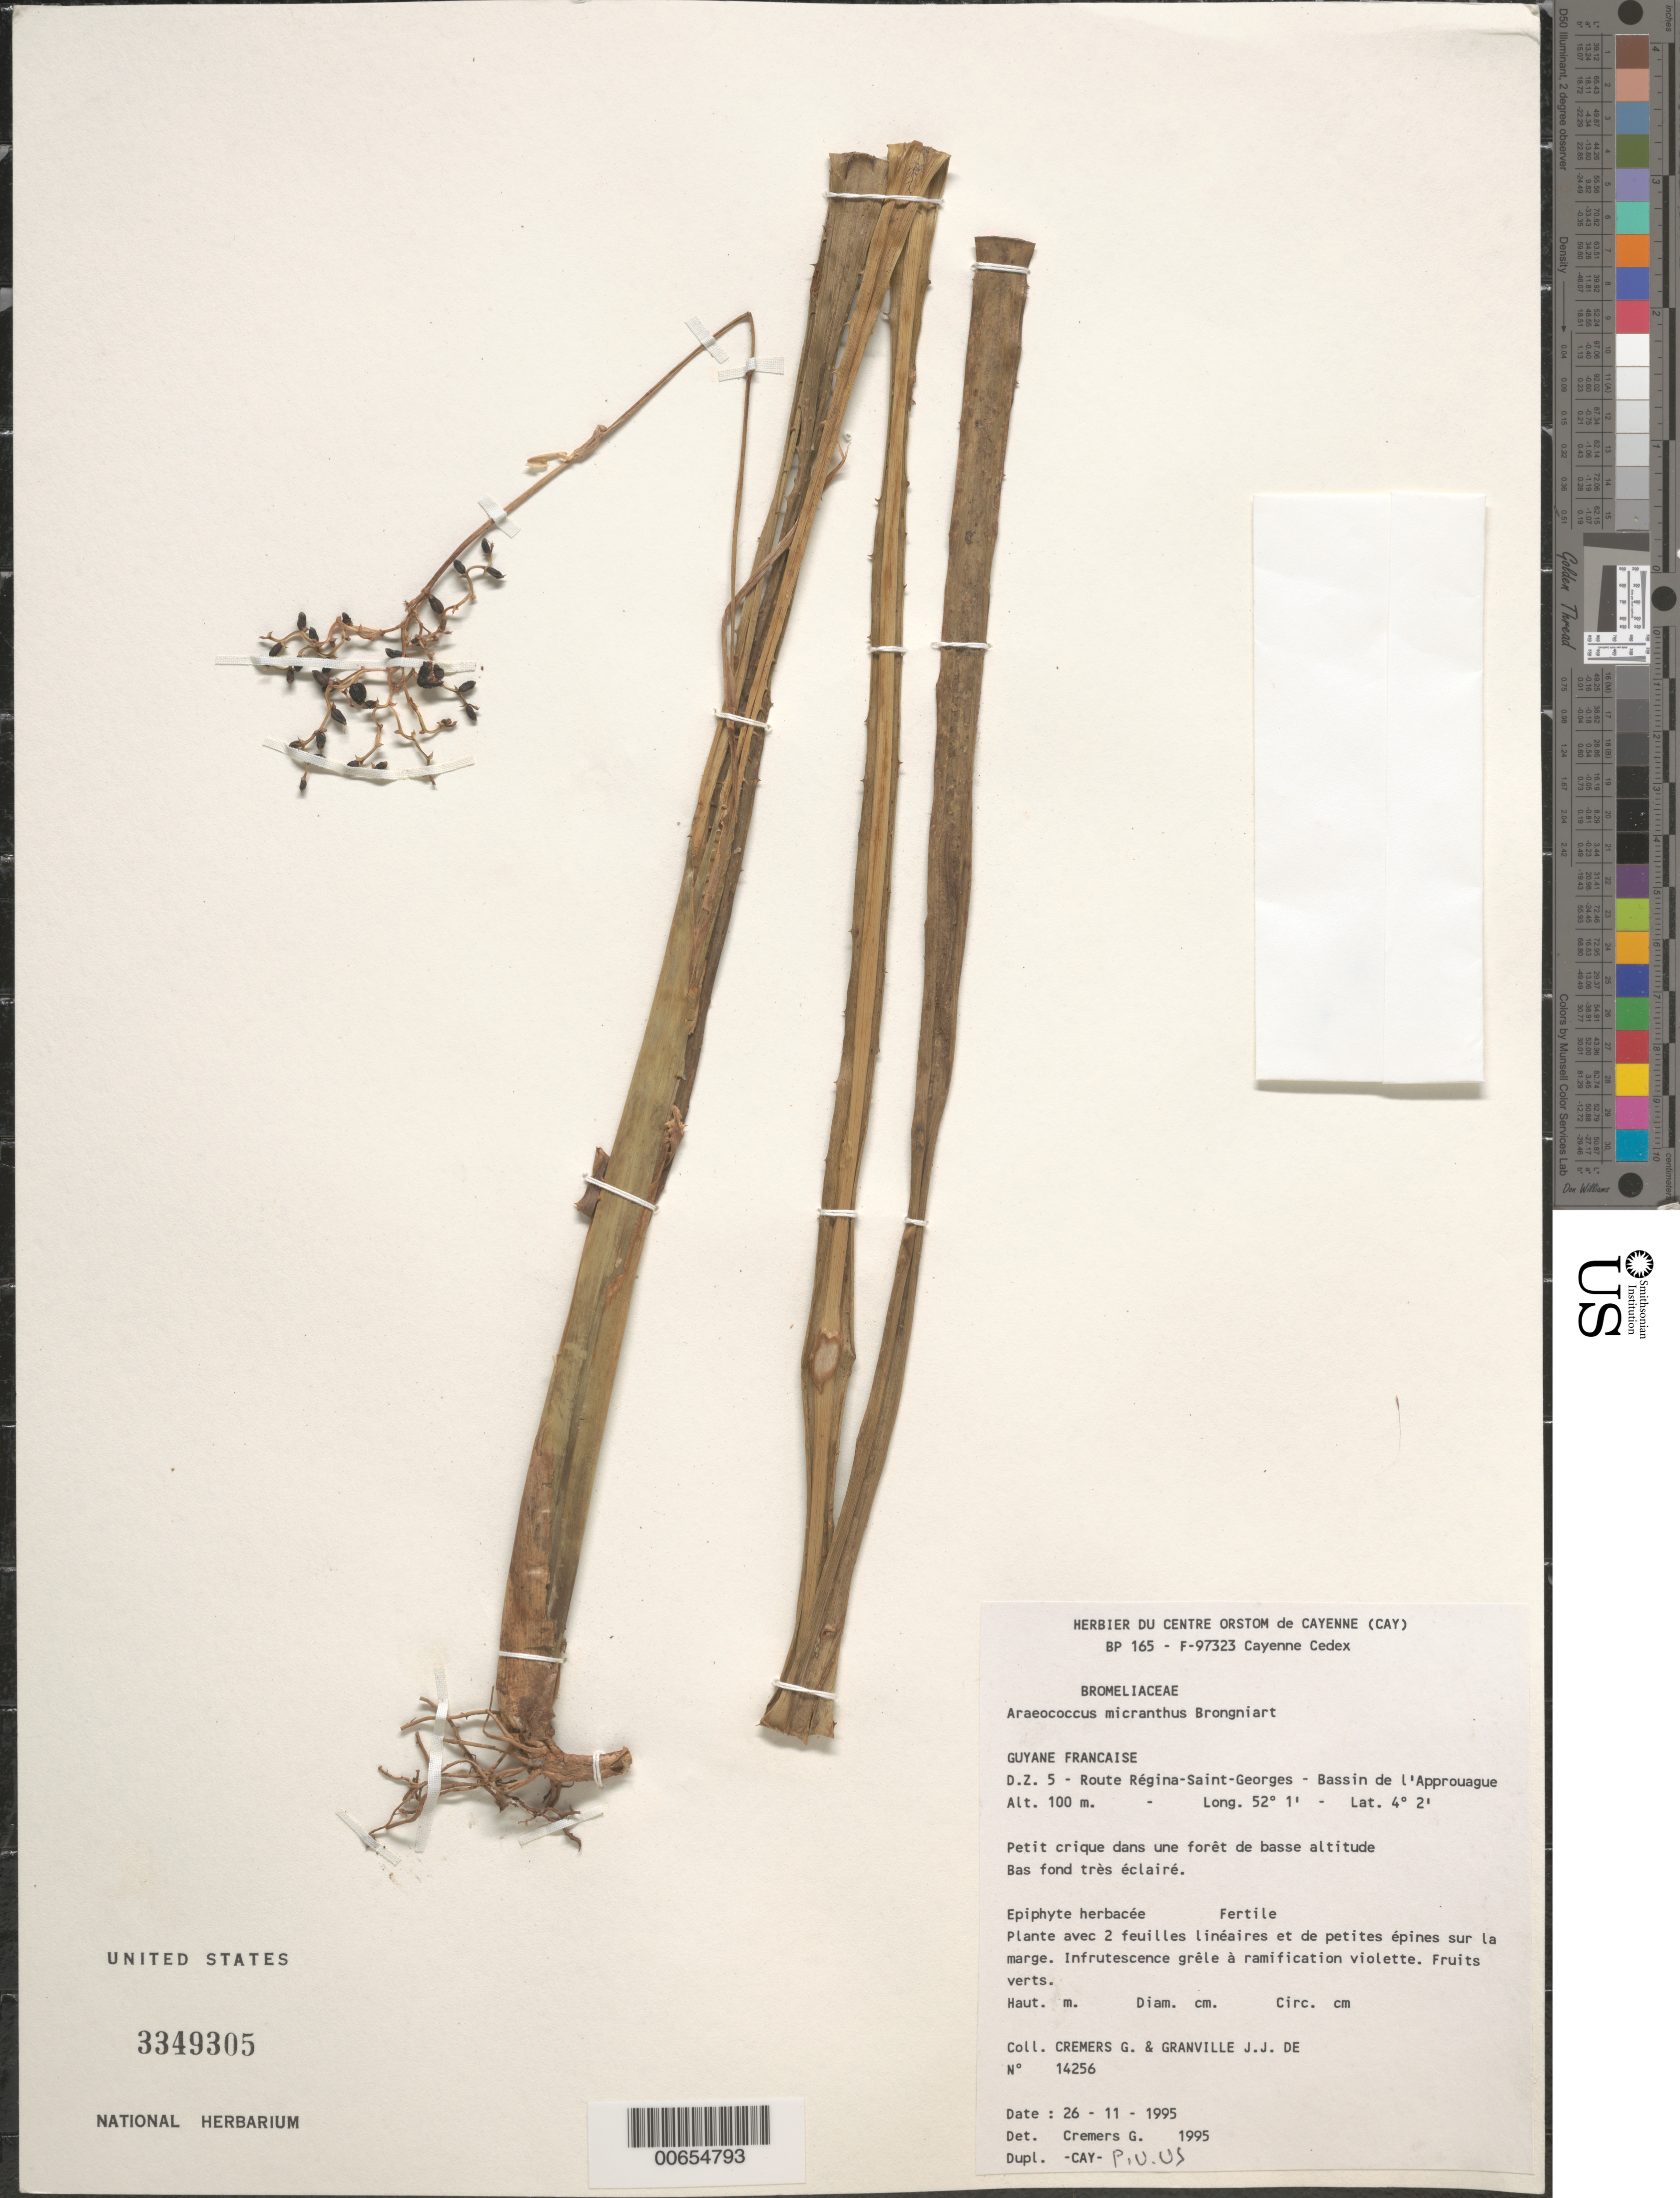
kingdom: Plantae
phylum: Tracheophyta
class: Liliopsida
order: Poales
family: Bromeliaceae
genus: Araeococcus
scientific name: Araeococcus micranthus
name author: Brongn.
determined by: Cremers, Georges A.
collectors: G. Cremers & J.-J. de Granville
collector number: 14256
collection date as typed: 26-Nov-95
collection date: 1995-11-26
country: French Guiana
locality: Route Regina-Saint-Georges, D.Z. 5, Bassin de l'Approuague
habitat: Low forest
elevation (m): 100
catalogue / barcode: US 3349305